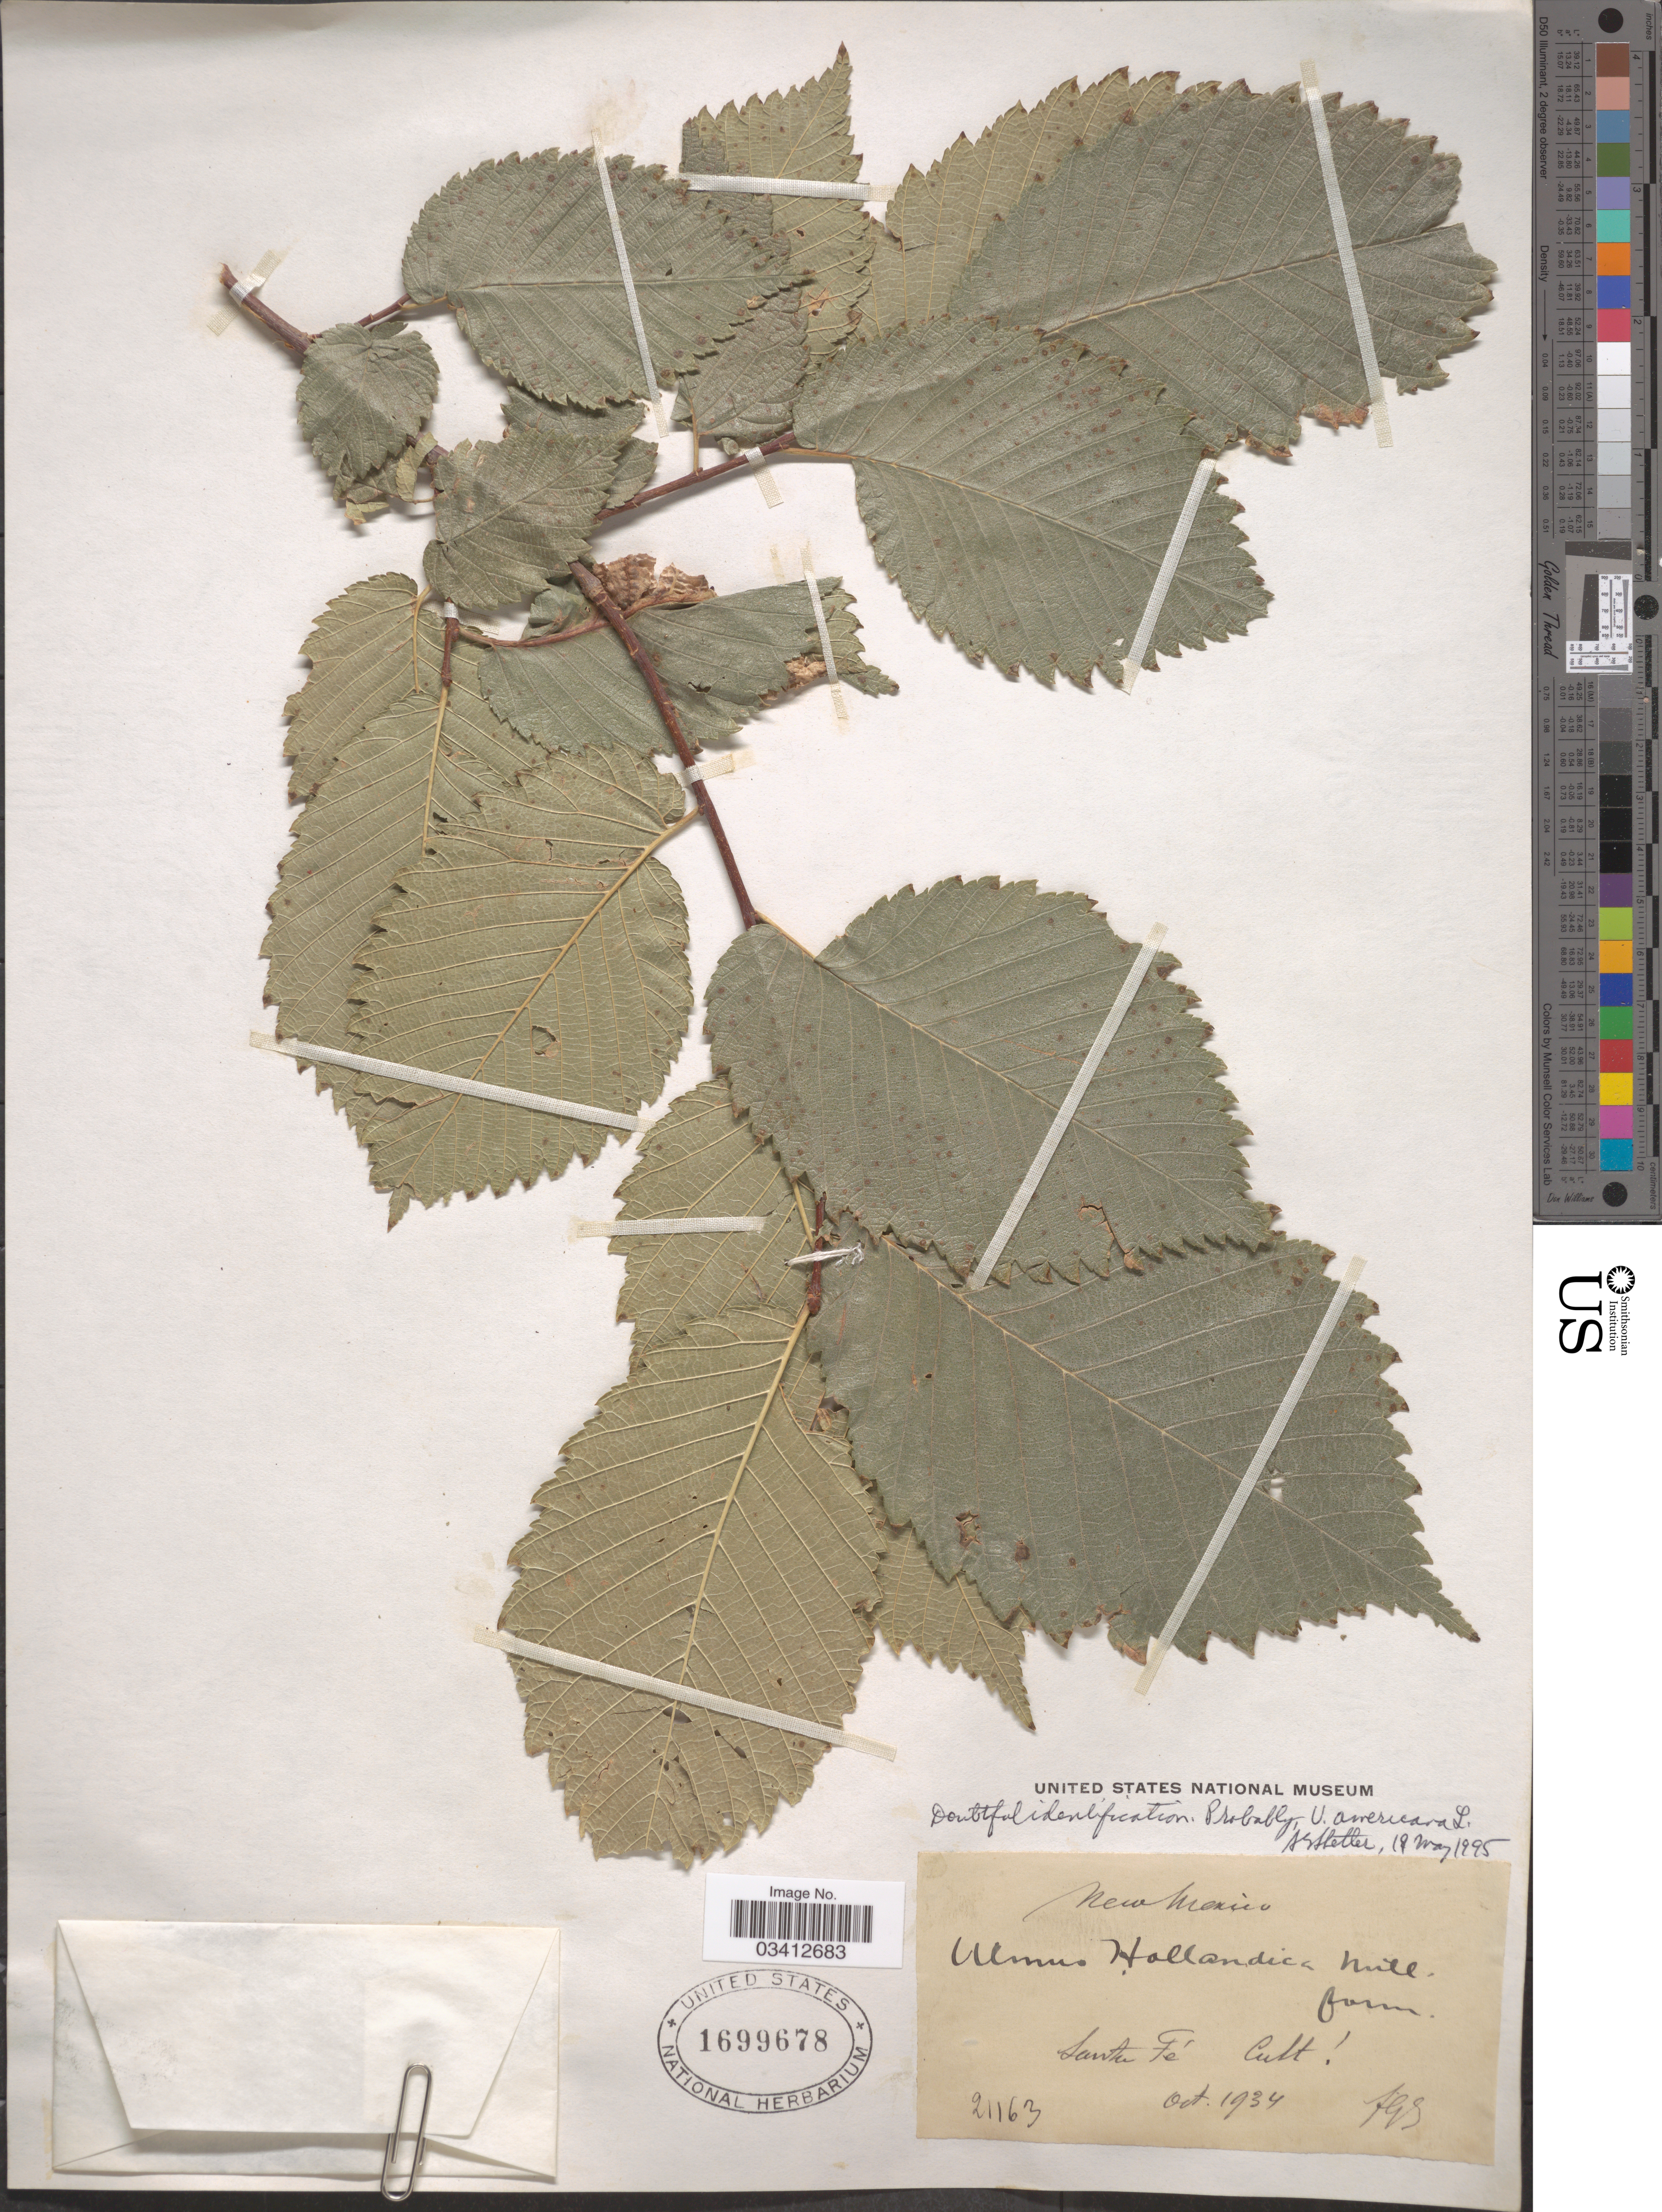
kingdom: Plantae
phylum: Tracheophyta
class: Magnoliopsida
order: Rosales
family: Ulmaceae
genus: Ulmus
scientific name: Ulmus americana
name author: L.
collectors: F. G. A.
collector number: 21163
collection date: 1934-10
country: United States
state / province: New Mexico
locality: Santa Fé. [Collector illegible, but based on dates & collection number, probably Fr. G. Arsene]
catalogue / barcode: US 1699678